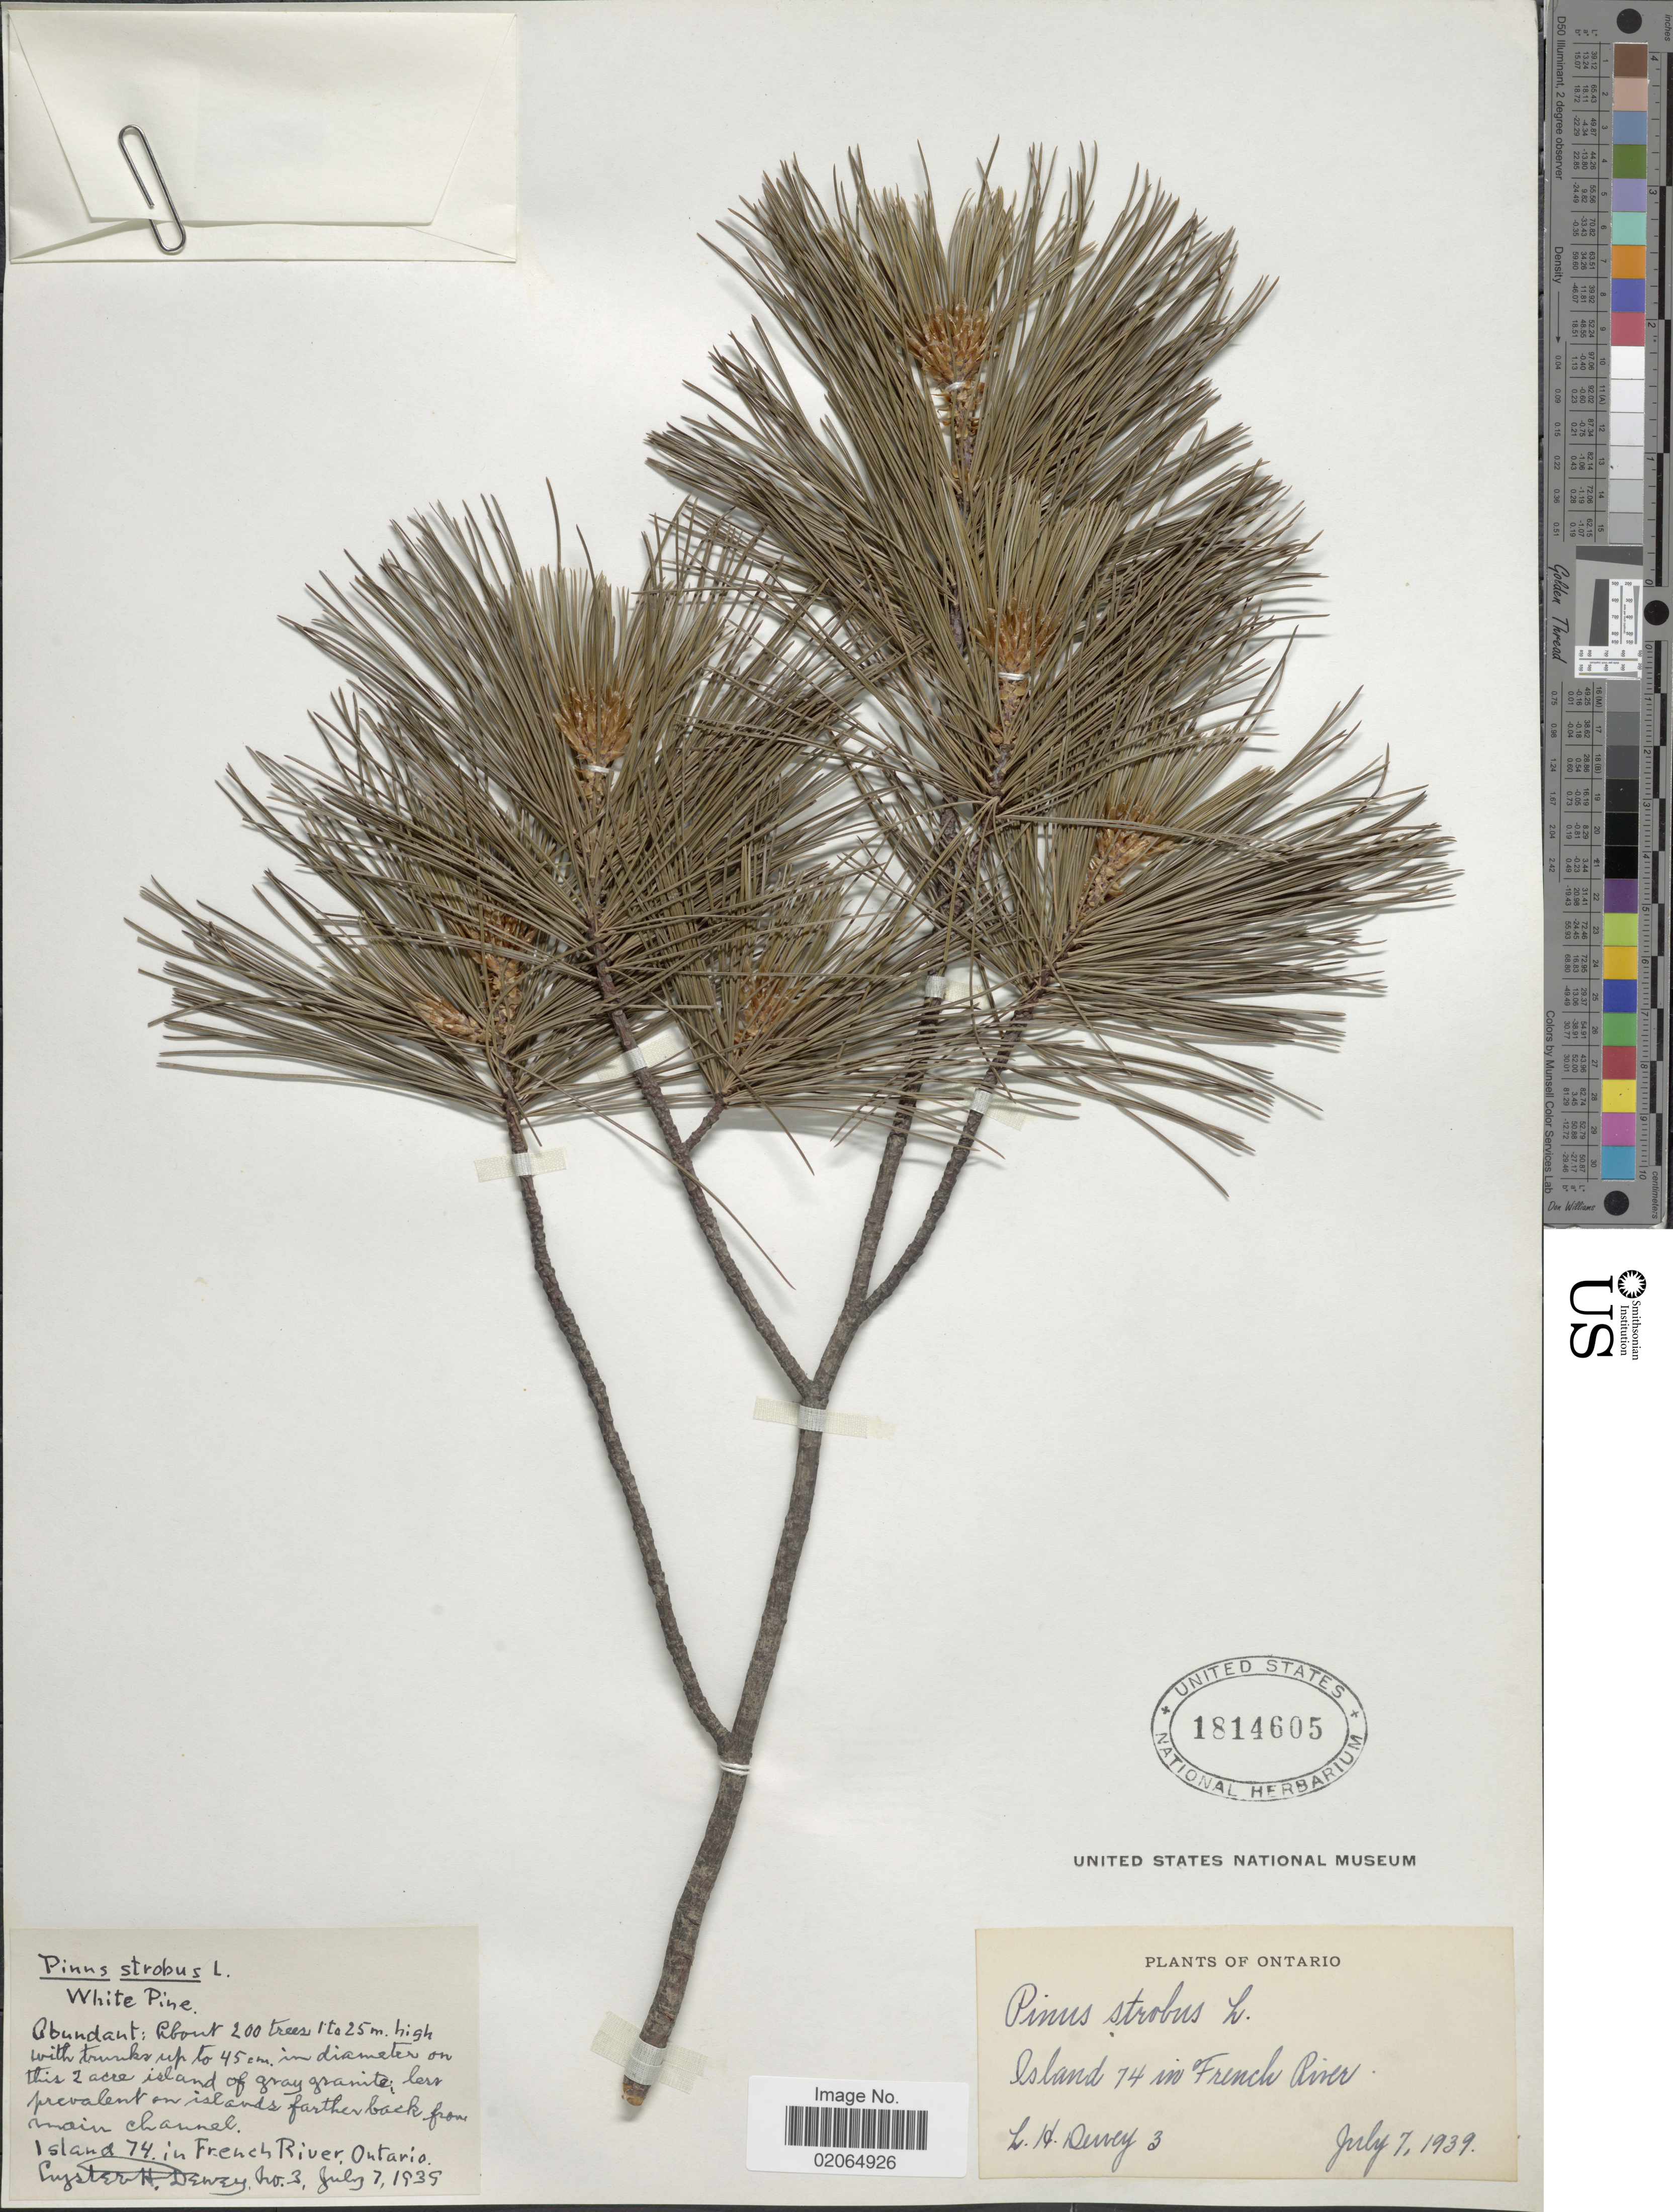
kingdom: Plantae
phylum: Tracheophyta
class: Pinopsida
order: Pinales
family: Pinaceae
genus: Pinus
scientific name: Pinus strobus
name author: L.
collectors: L. H. Dewey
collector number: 3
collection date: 1939-07-07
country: Canada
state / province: Ontario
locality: Island 74 in French River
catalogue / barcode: US 1814605